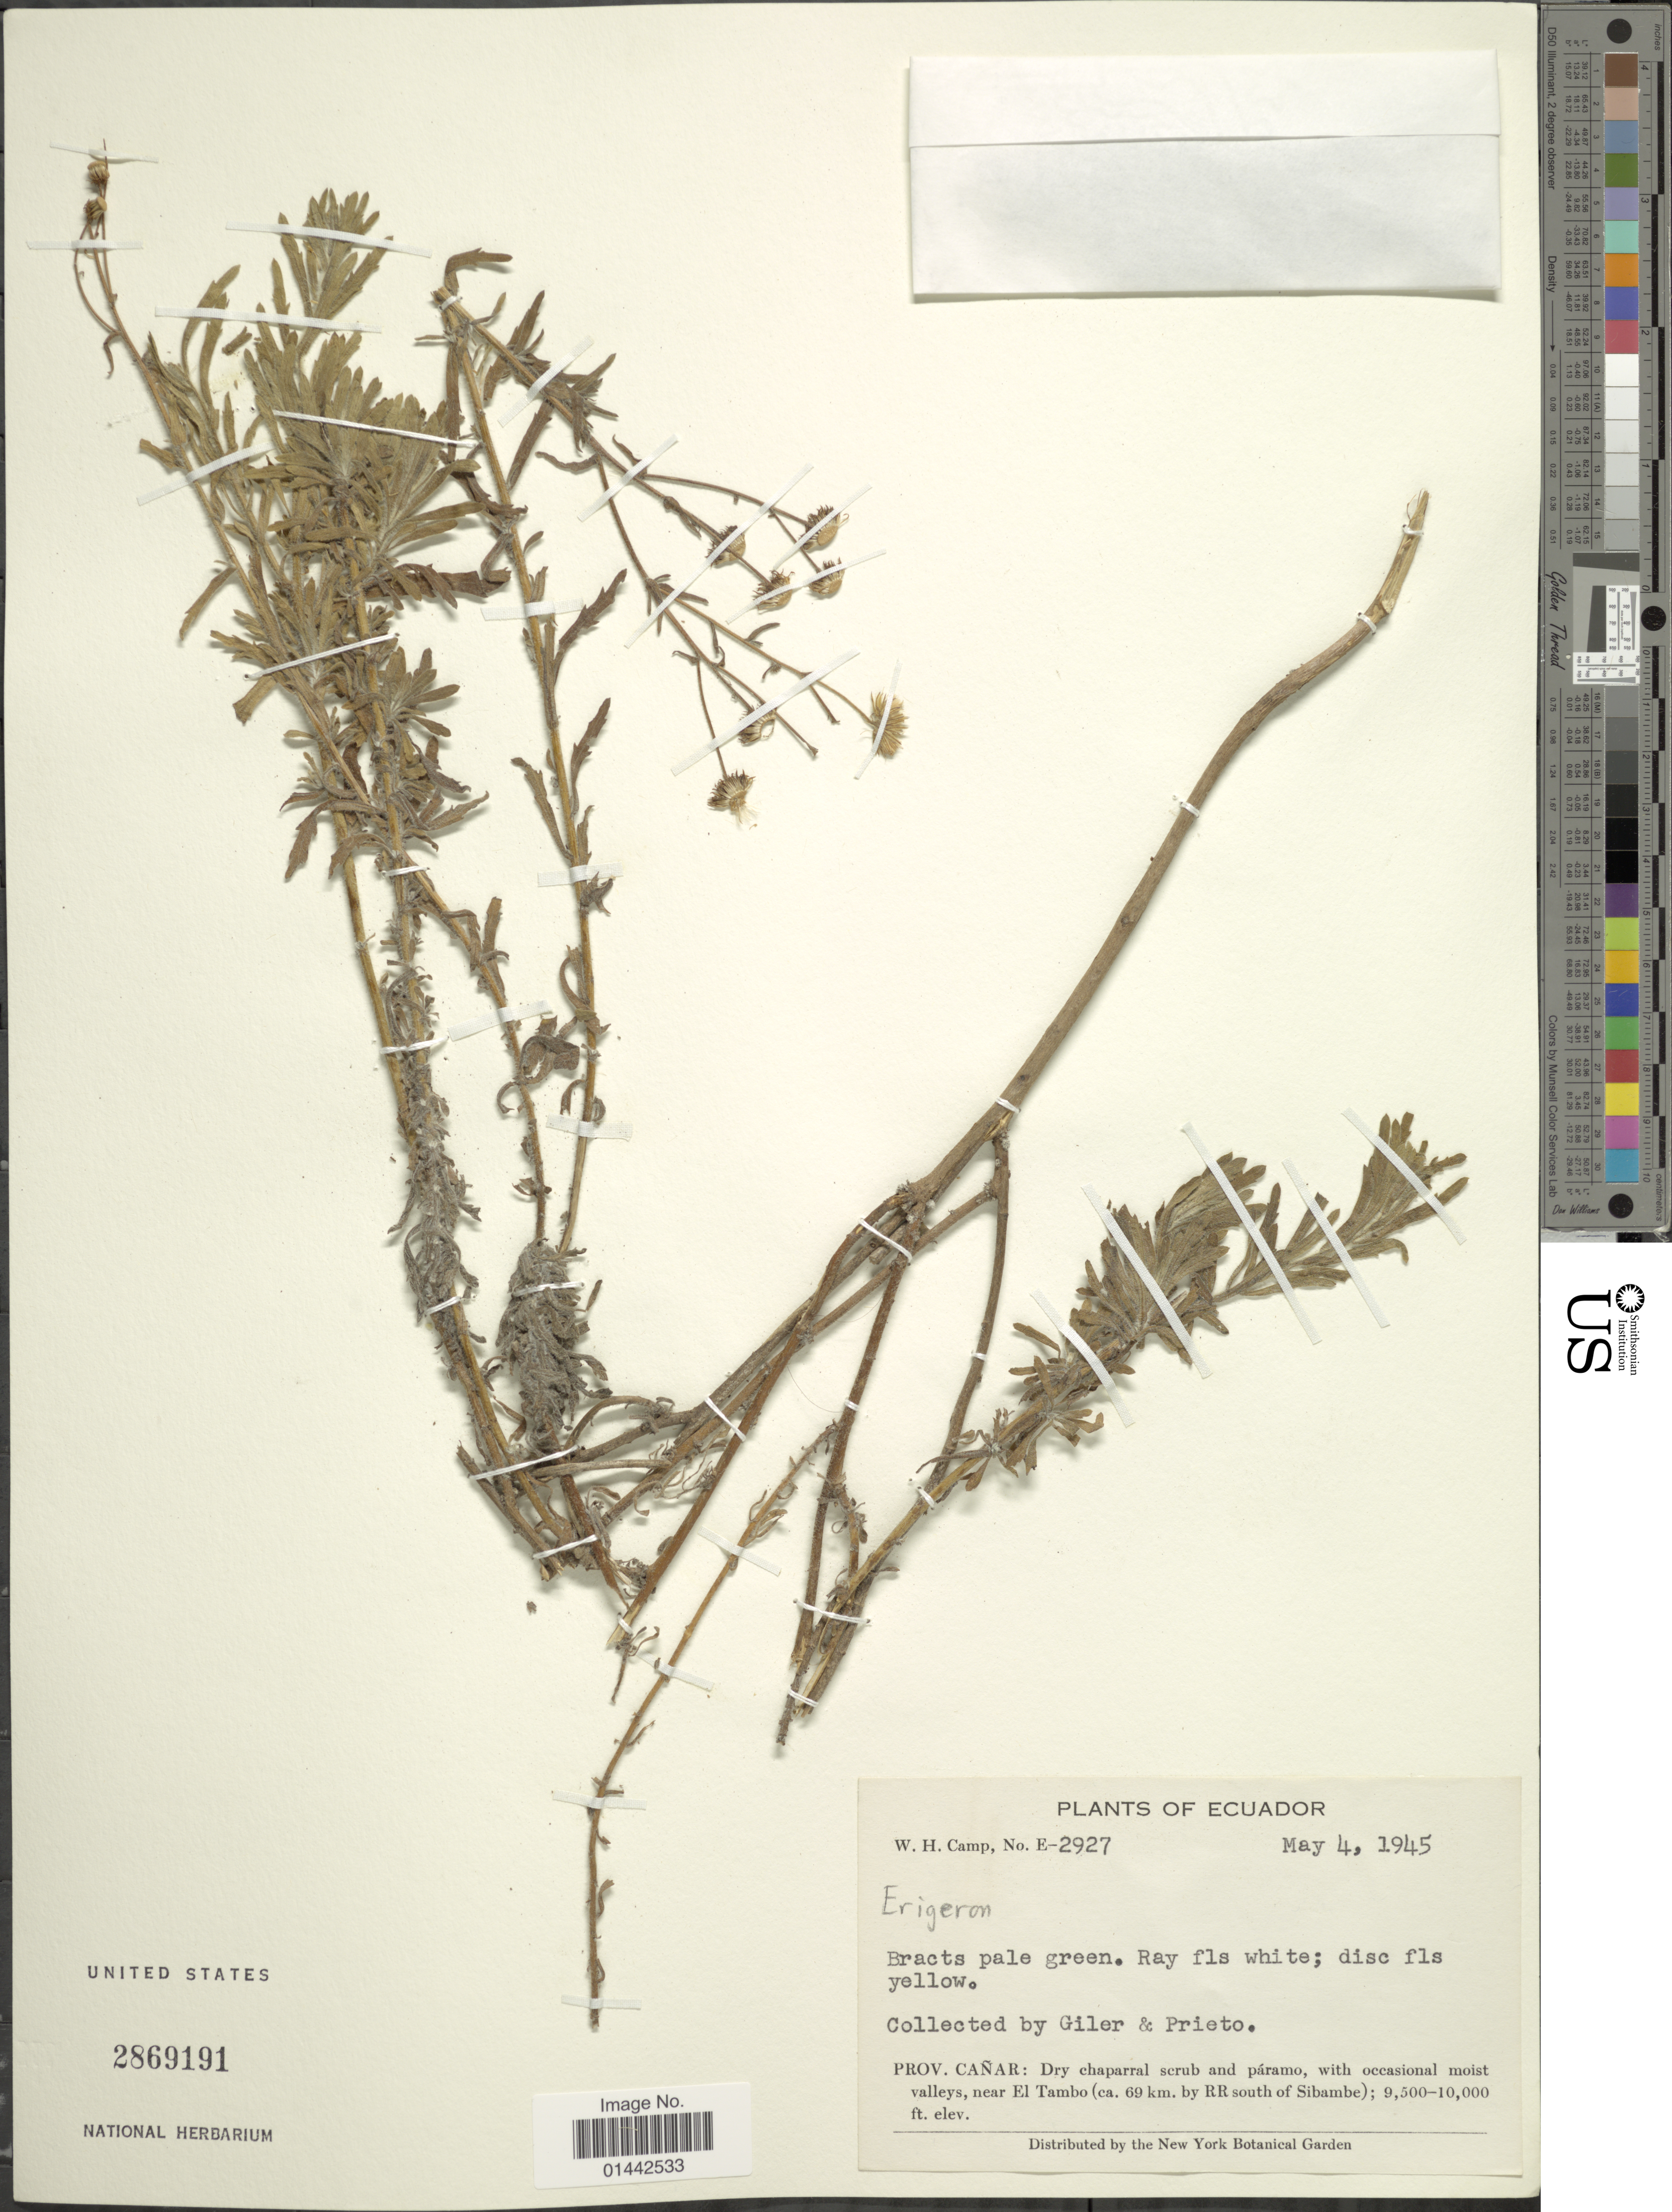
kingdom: Plantae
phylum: Tracheophyta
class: Magnoliopsida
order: Asterales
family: Asteraceae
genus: Erigeron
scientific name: Erigeron sp.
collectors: Giler, -- & -. Prieto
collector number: E-2927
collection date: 1945-05-04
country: Ecuador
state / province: Cañar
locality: Dry chaparral scrub and páramo, with occasional moist valleys, near El Tambo (ca. 69 km. by RR south of Sibambe).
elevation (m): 2896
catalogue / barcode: US 2869191